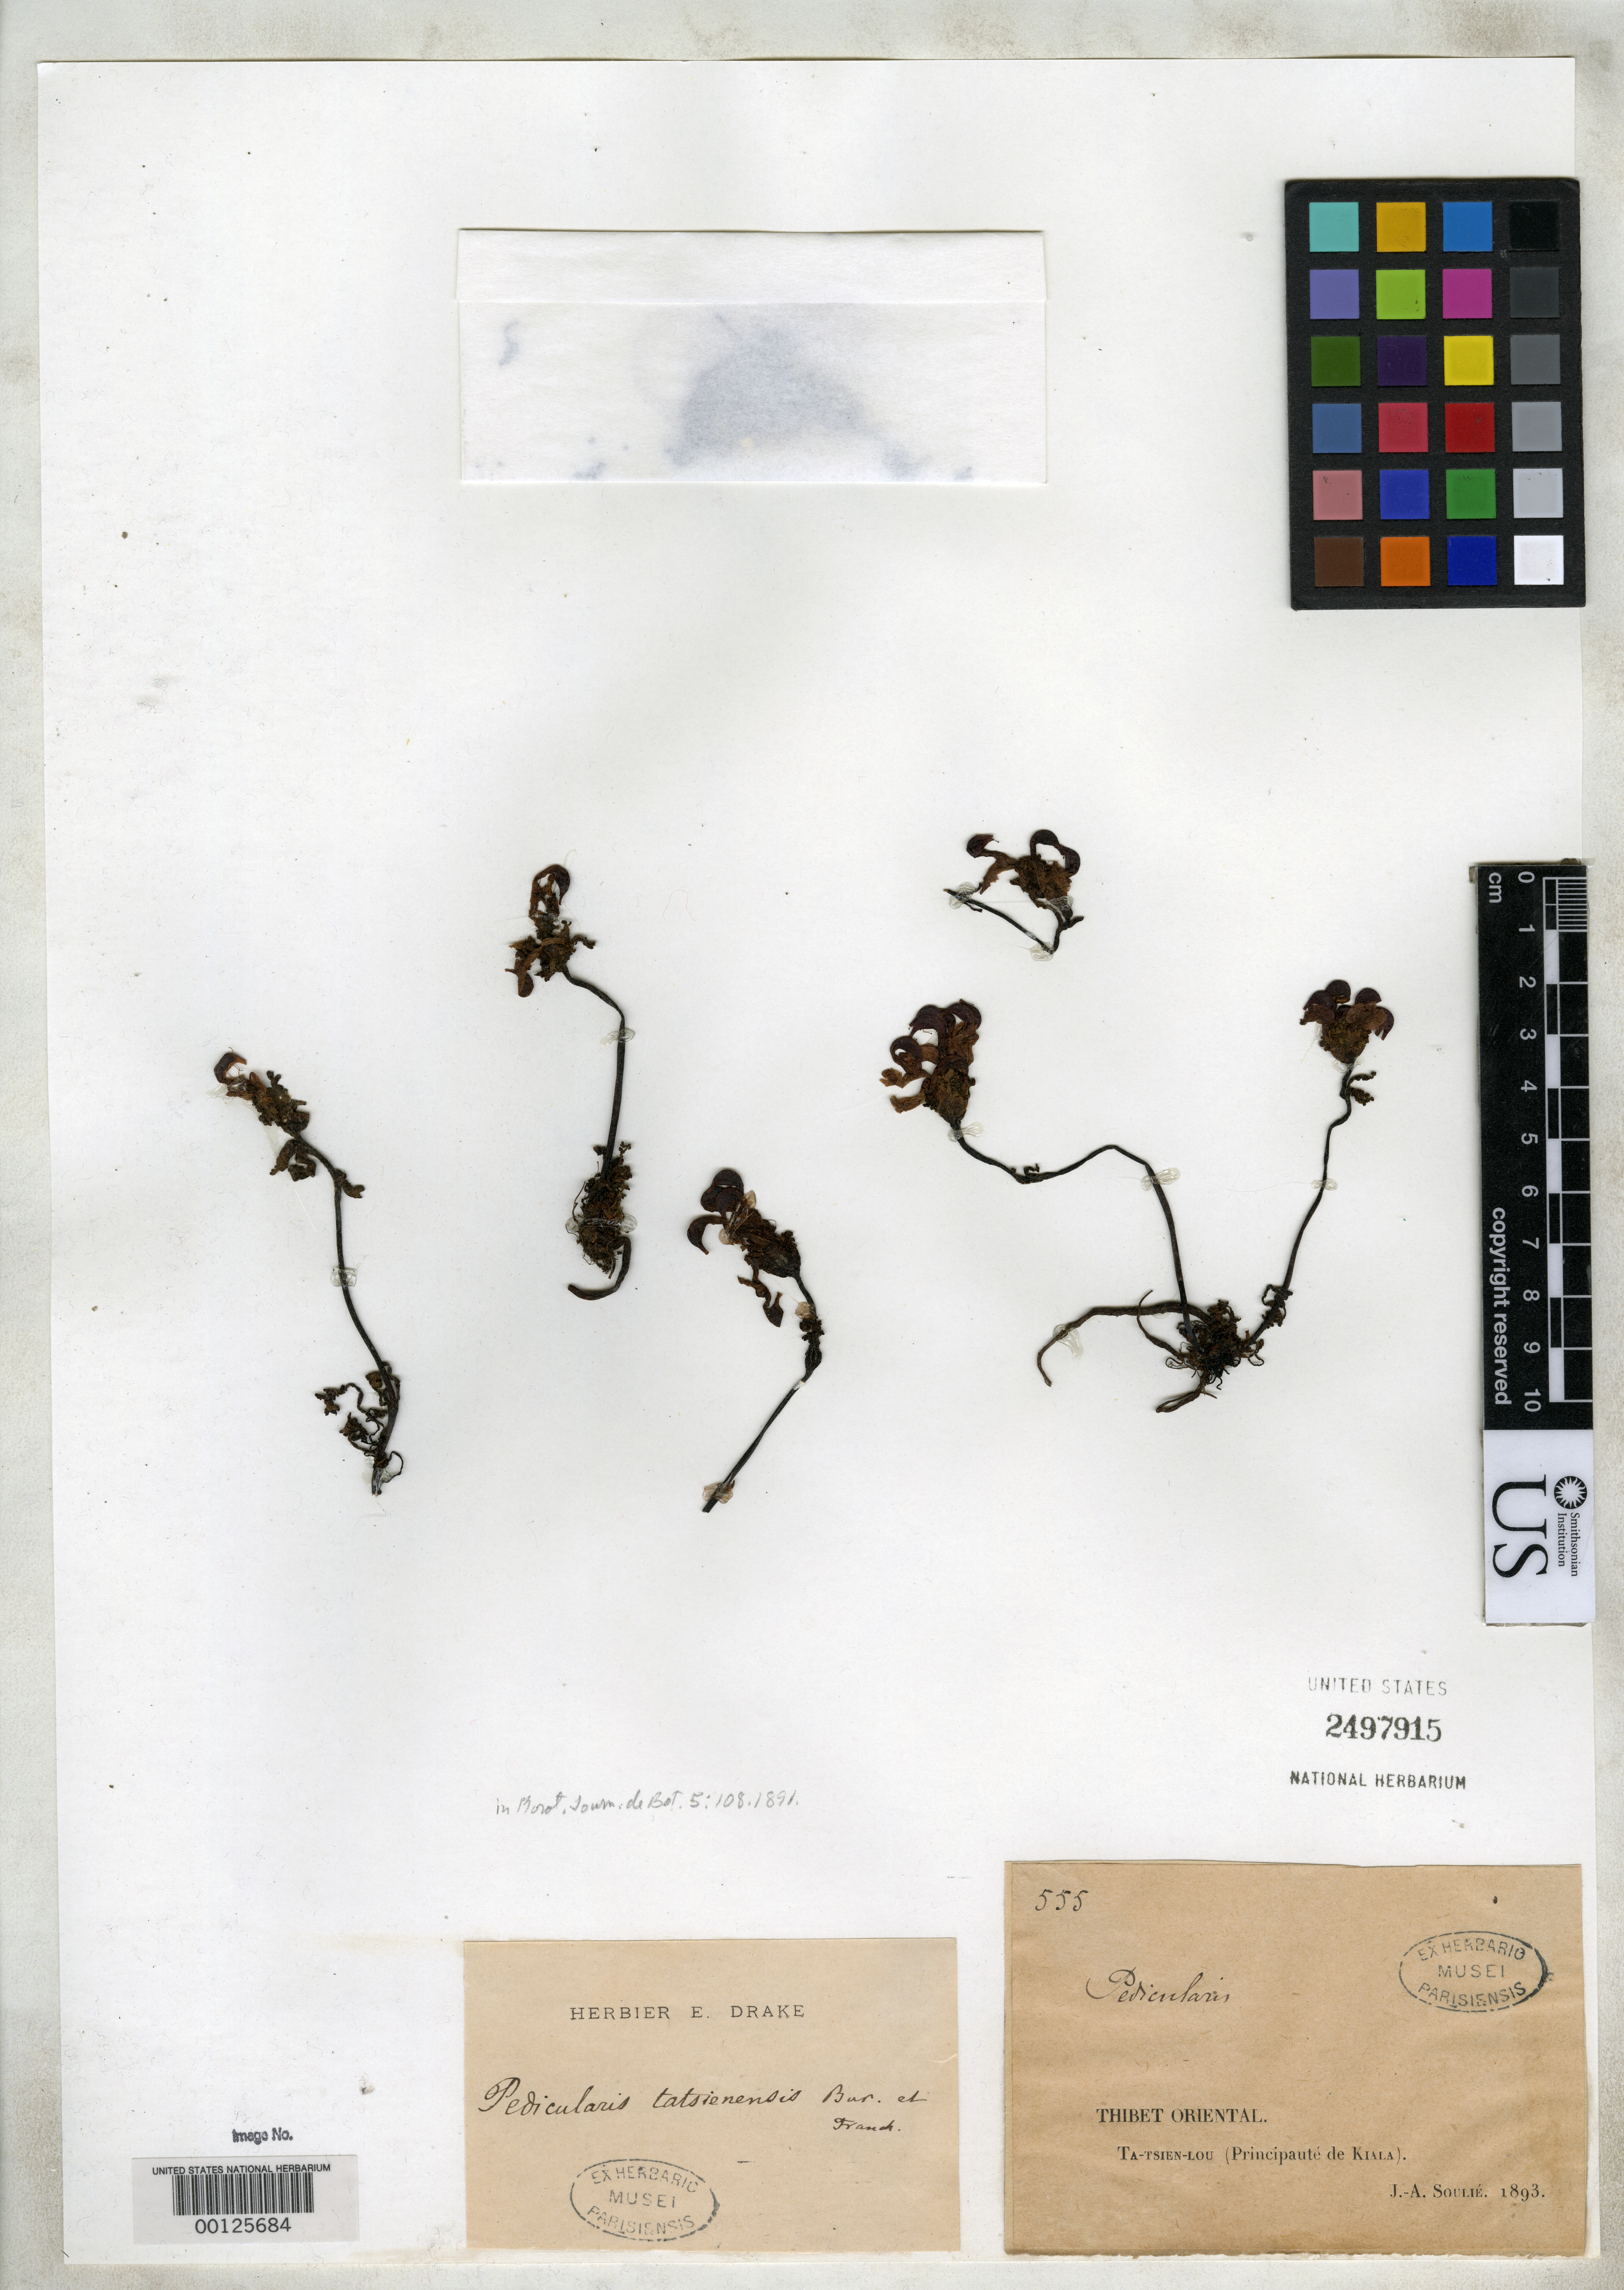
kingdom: Plantae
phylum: Tracheophyta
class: Magnoliopsida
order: Lamiales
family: Orobanchaceae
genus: Pedicularis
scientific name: Pedicularis tatsienensis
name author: Bureau & Franch.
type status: Isotype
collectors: J. Soulie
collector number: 555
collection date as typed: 1893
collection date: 1893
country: China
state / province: Sichuan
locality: Ta-tsien-lou.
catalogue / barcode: US 2497915